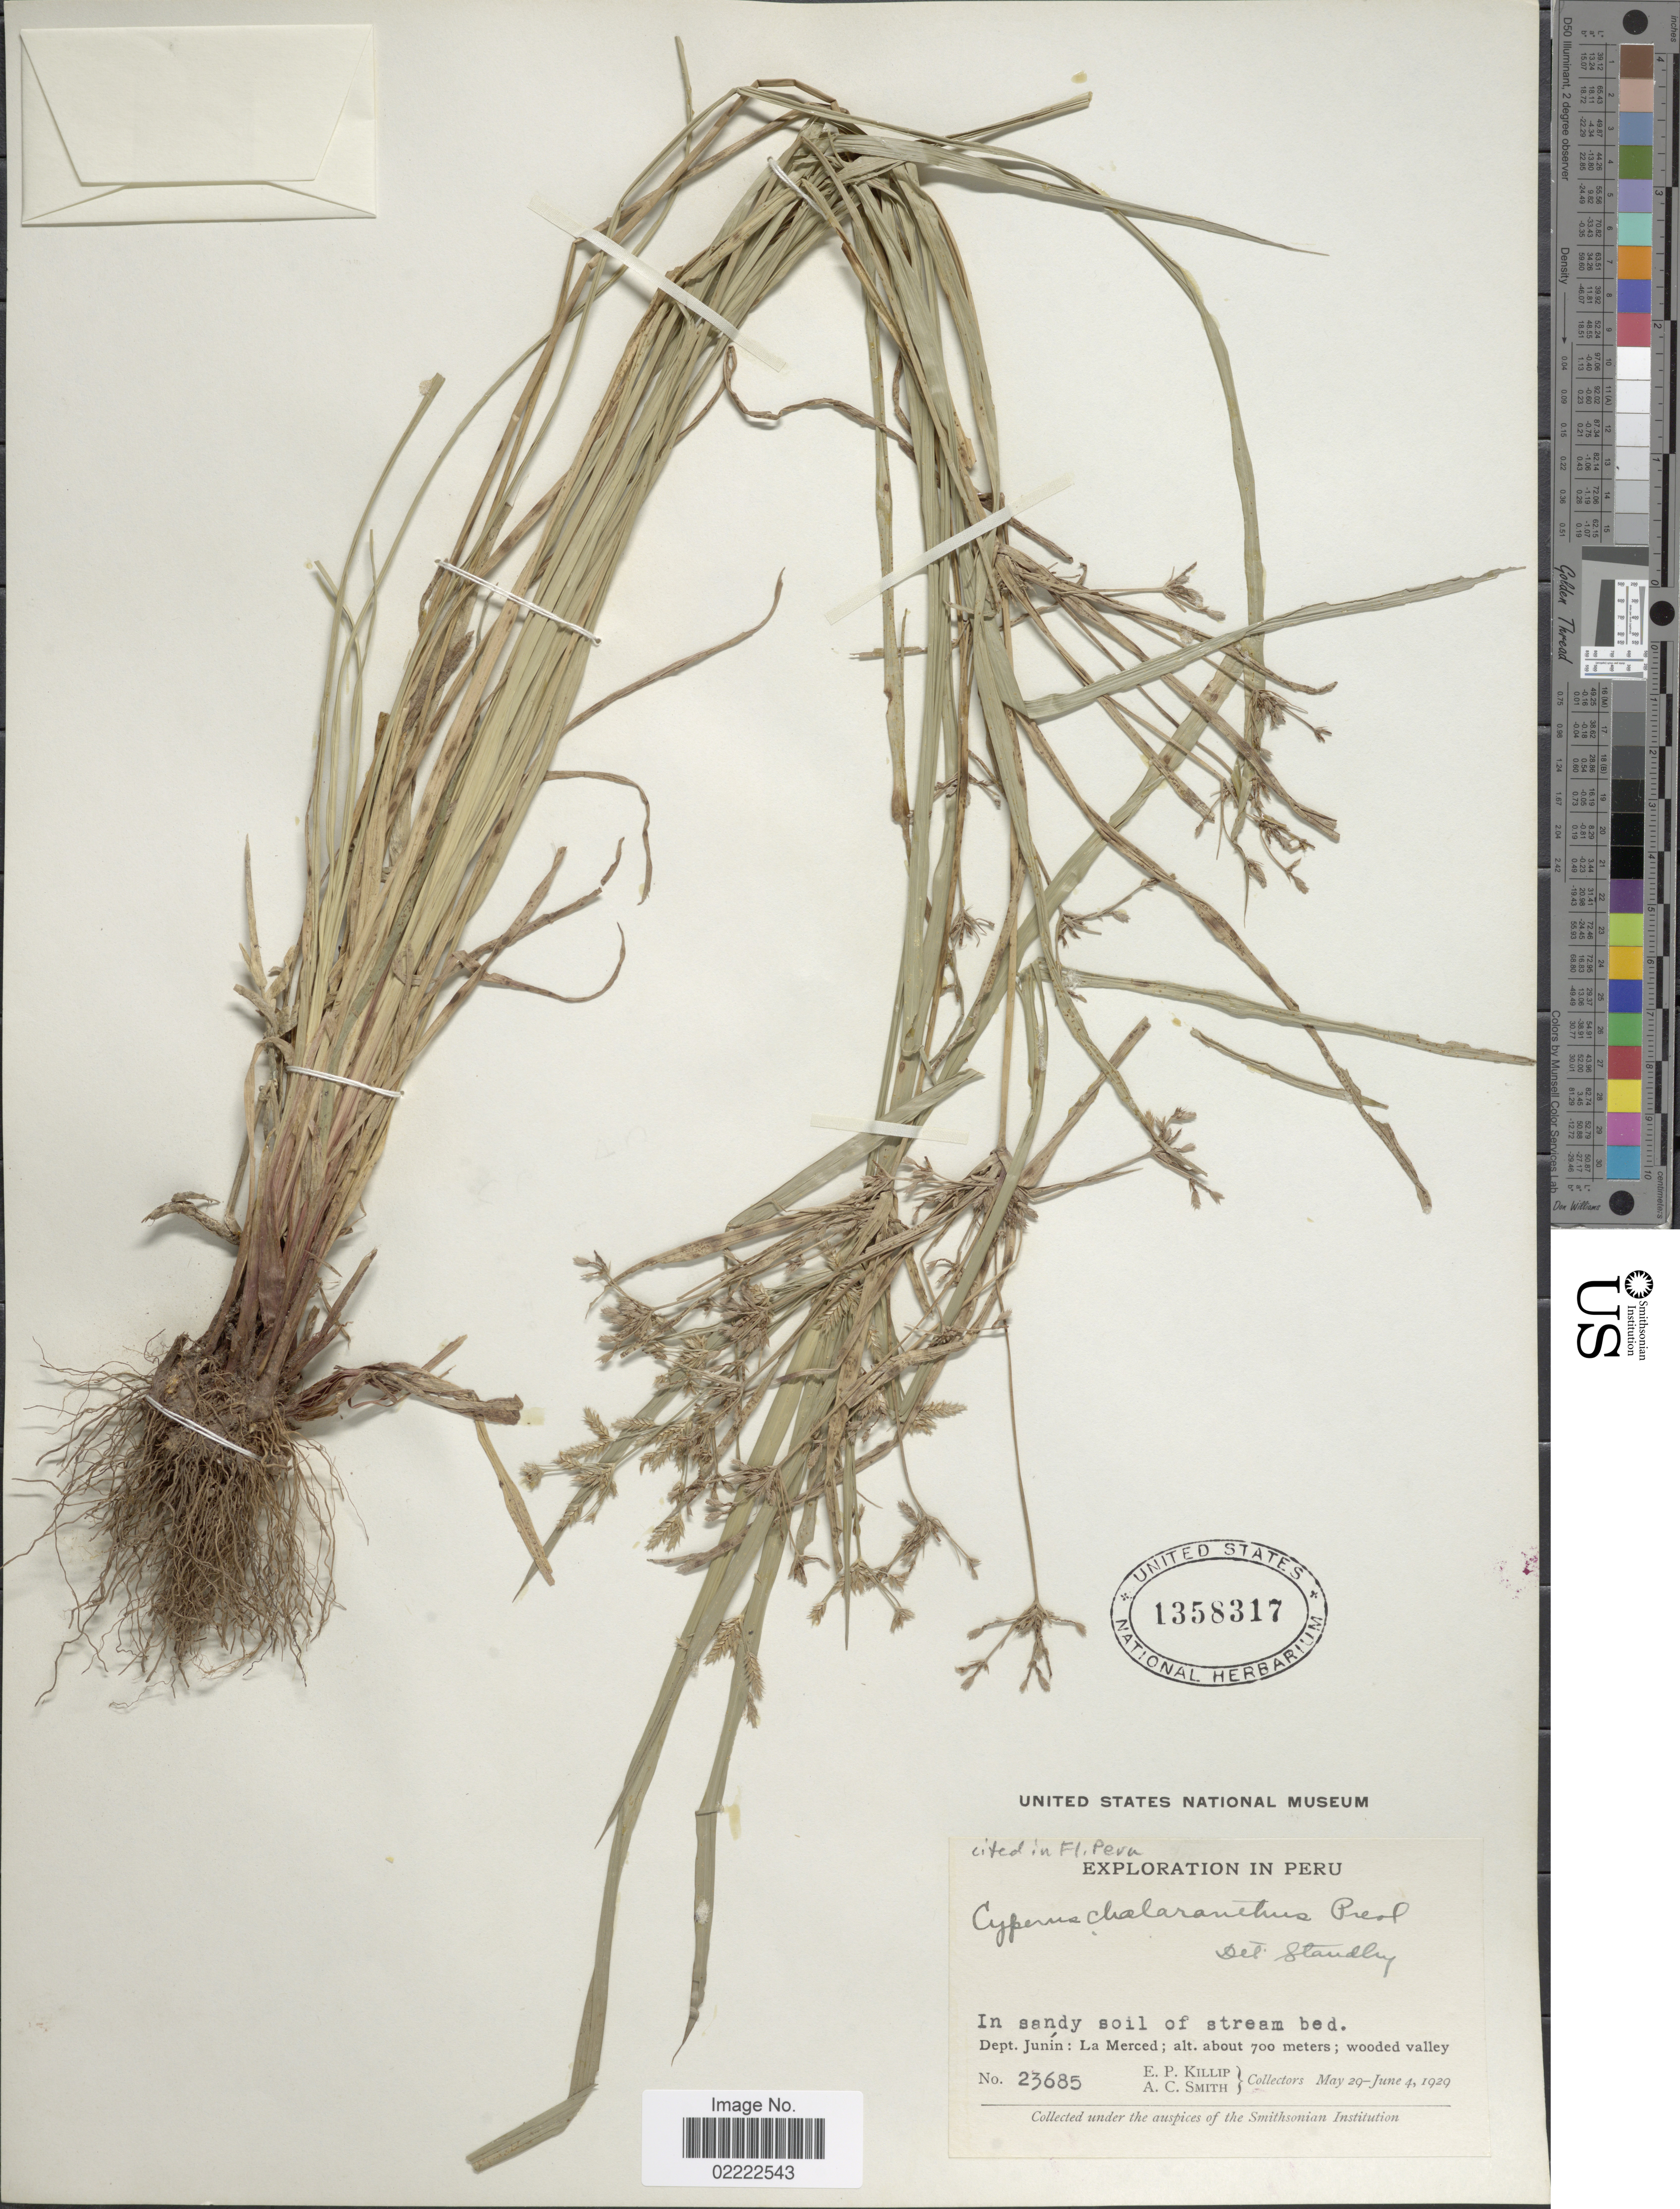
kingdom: Plantae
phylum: Tracheophyta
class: Liliopsida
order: Poales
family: Cyperaceae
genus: Cyperus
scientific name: Cyperus laxus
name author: Lam.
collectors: E. P. Killip & A. C. Smith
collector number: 23685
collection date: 1929-05-29/1929-06-04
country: Peru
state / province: Junín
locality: In sandy soil of stream bed, La Merced; wooded valley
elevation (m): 700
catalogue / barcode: US 1358317